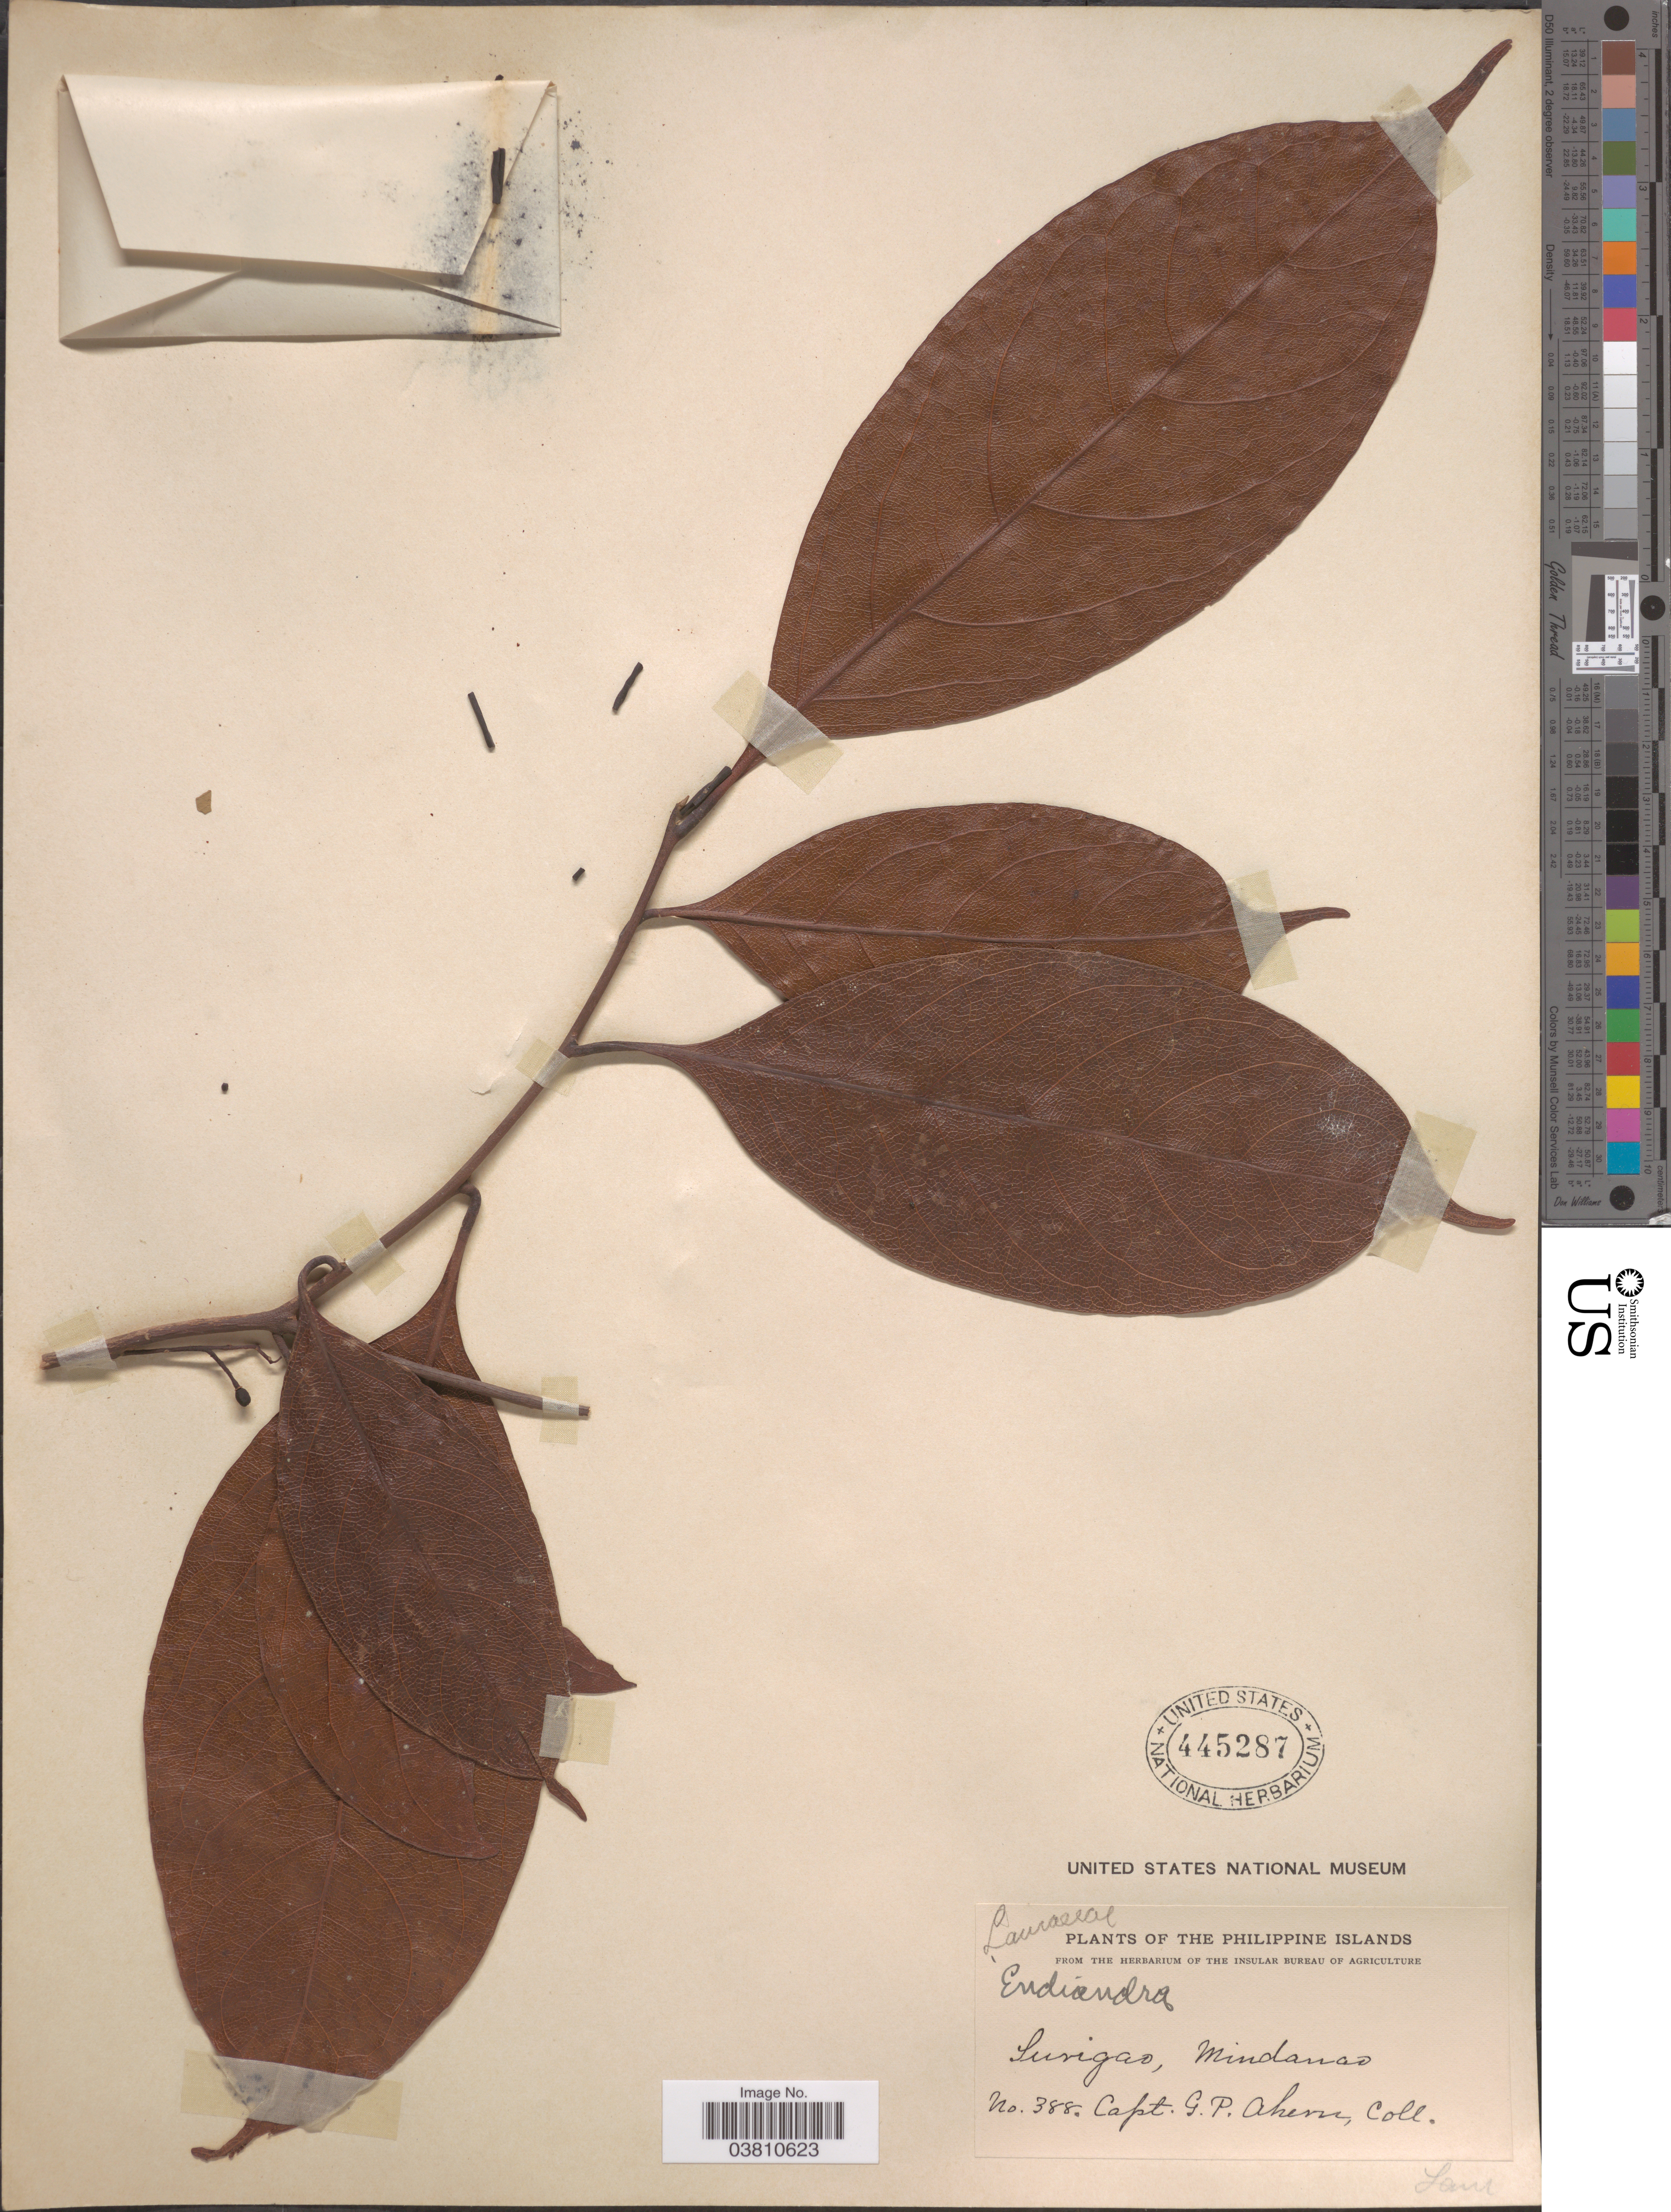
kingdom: Plantae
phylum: Tracheophyta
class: Magnoliopsida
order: Laurales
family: Lauraceae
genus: Endiandra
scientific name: Endiandra sp.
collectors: G. Ahern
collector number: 388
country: Philippines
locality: Surigao, Mindanao.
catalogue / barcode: US 445287